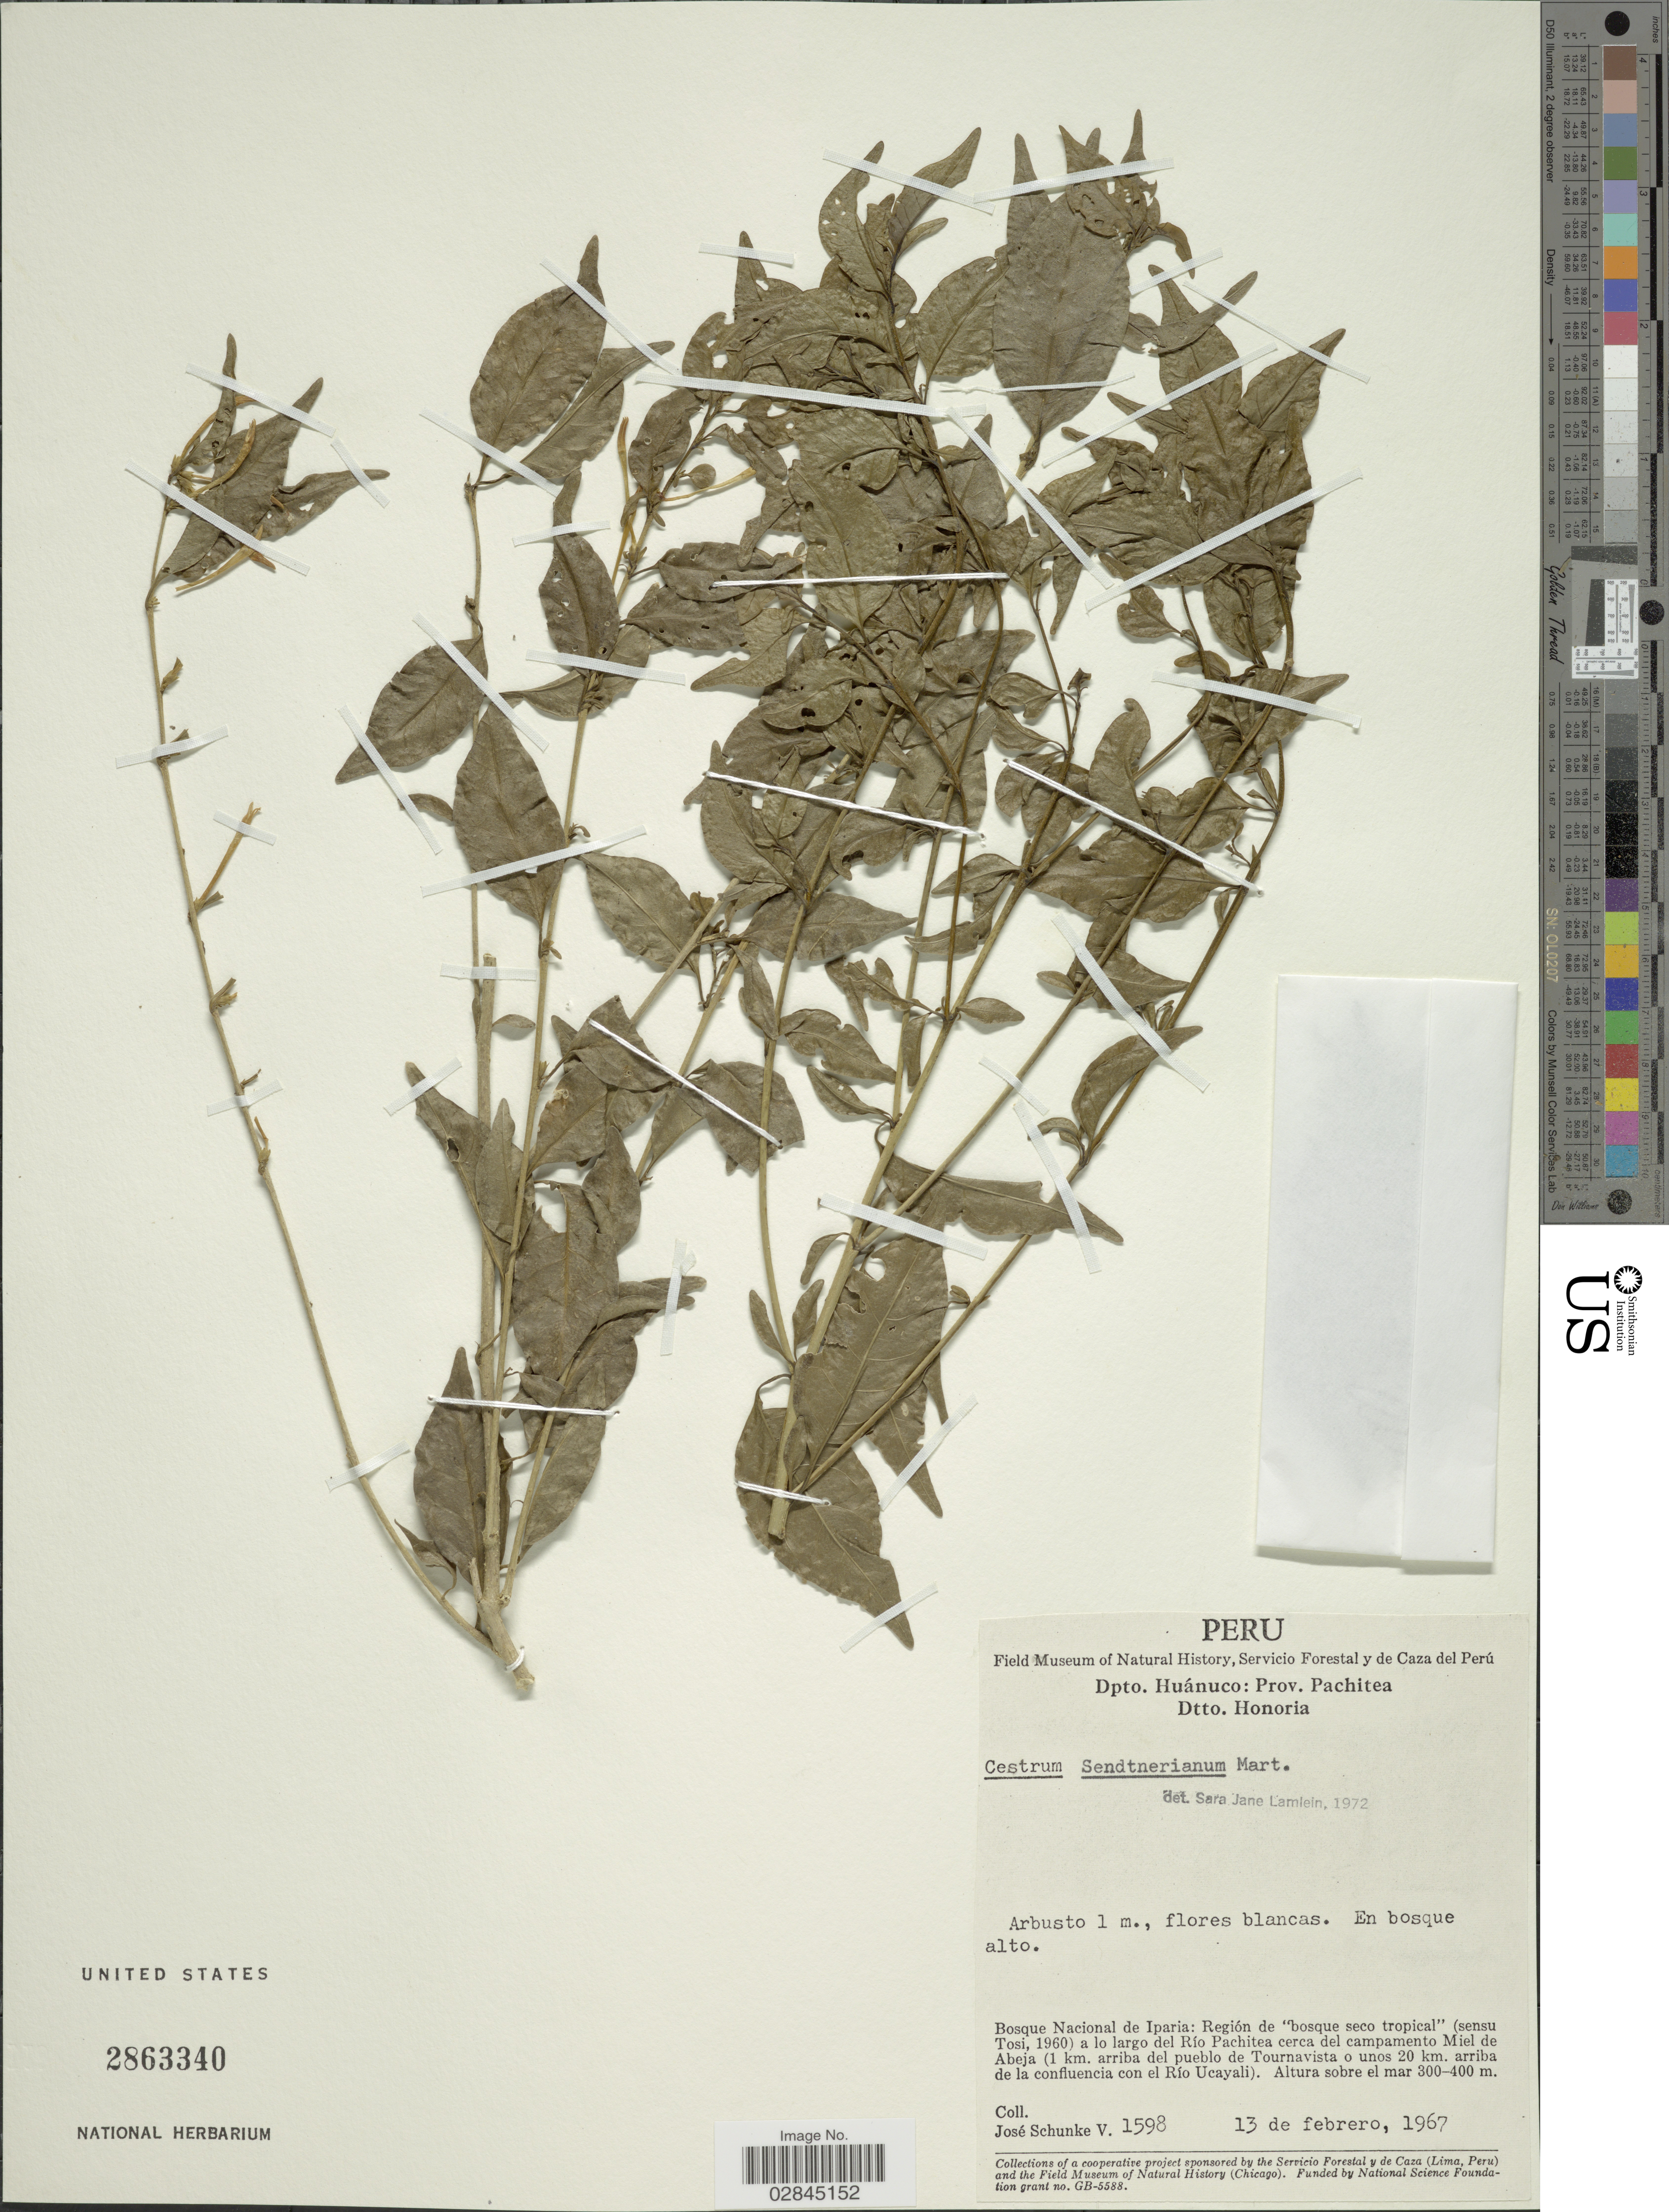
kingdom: Plantae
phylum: Tracheophyta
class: Magnoliopsida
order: Solanales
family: Solanaceae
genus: Cestrum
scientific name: Cestrum sendtnerianum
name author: Mart. ex Sendtn.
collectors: J. Schunke Vigo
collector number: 1598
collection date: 1967-02-13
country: Peru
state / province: Huánuco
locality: Dpto. Huánuco: Prov. Pachitea Dtto. Honoria. Bosque Nacional de Ipara: Región de "bosque seco tropical" (sensu Tosi, 1960) a lo largo del Río Pachitea cerca del campamento Miel de Abeja (1 km. arriba del puebla de Tournavista o unos 20 km. arriba de la confluencia con el Río Ucayali).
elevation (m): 300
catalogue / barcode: US 2863340